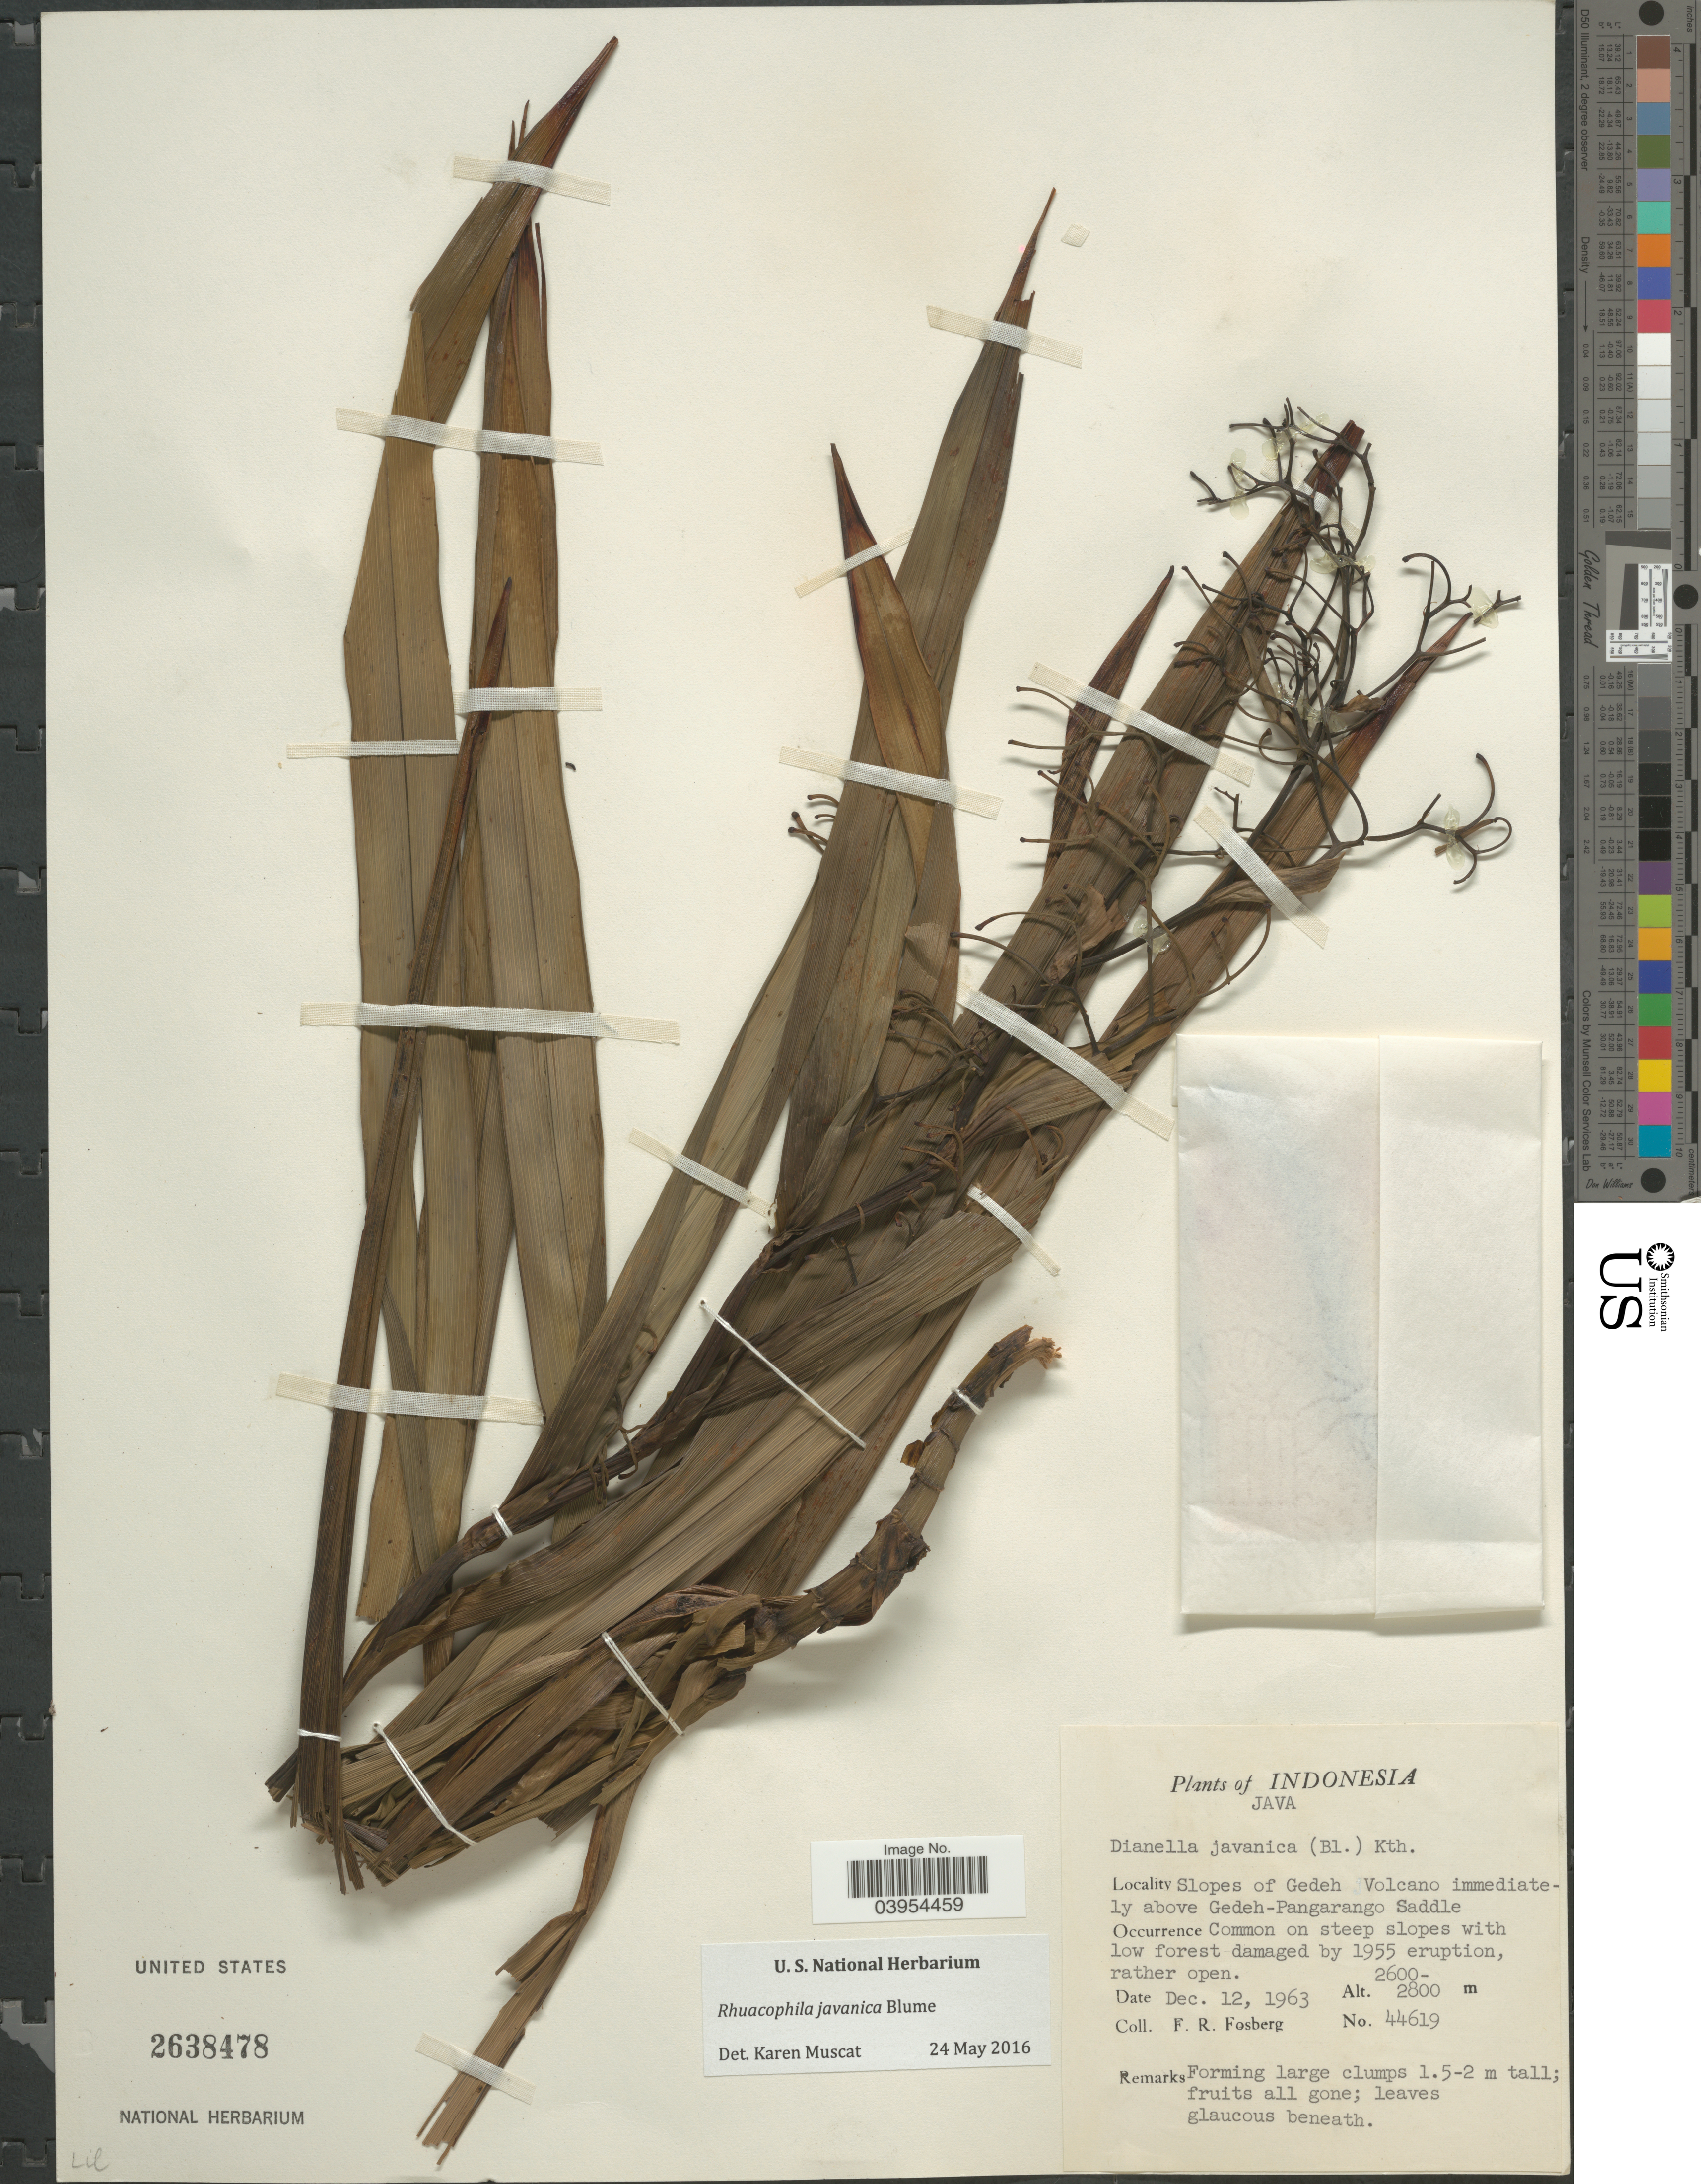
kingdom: Plantae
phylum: Tracheophyta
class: Liliopsida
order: Asparagales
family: Asphodelaceae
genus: Dianella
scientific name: Dianella javanica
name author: Blume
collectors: F. R. Fosberg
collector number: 44619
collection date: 1963-12-12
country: Indonesia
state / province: Java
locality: Slopes of Gedeh Volcano immediately above Gedeh-Pangarango Saddle.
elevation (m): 2600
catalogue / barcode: US 2638478